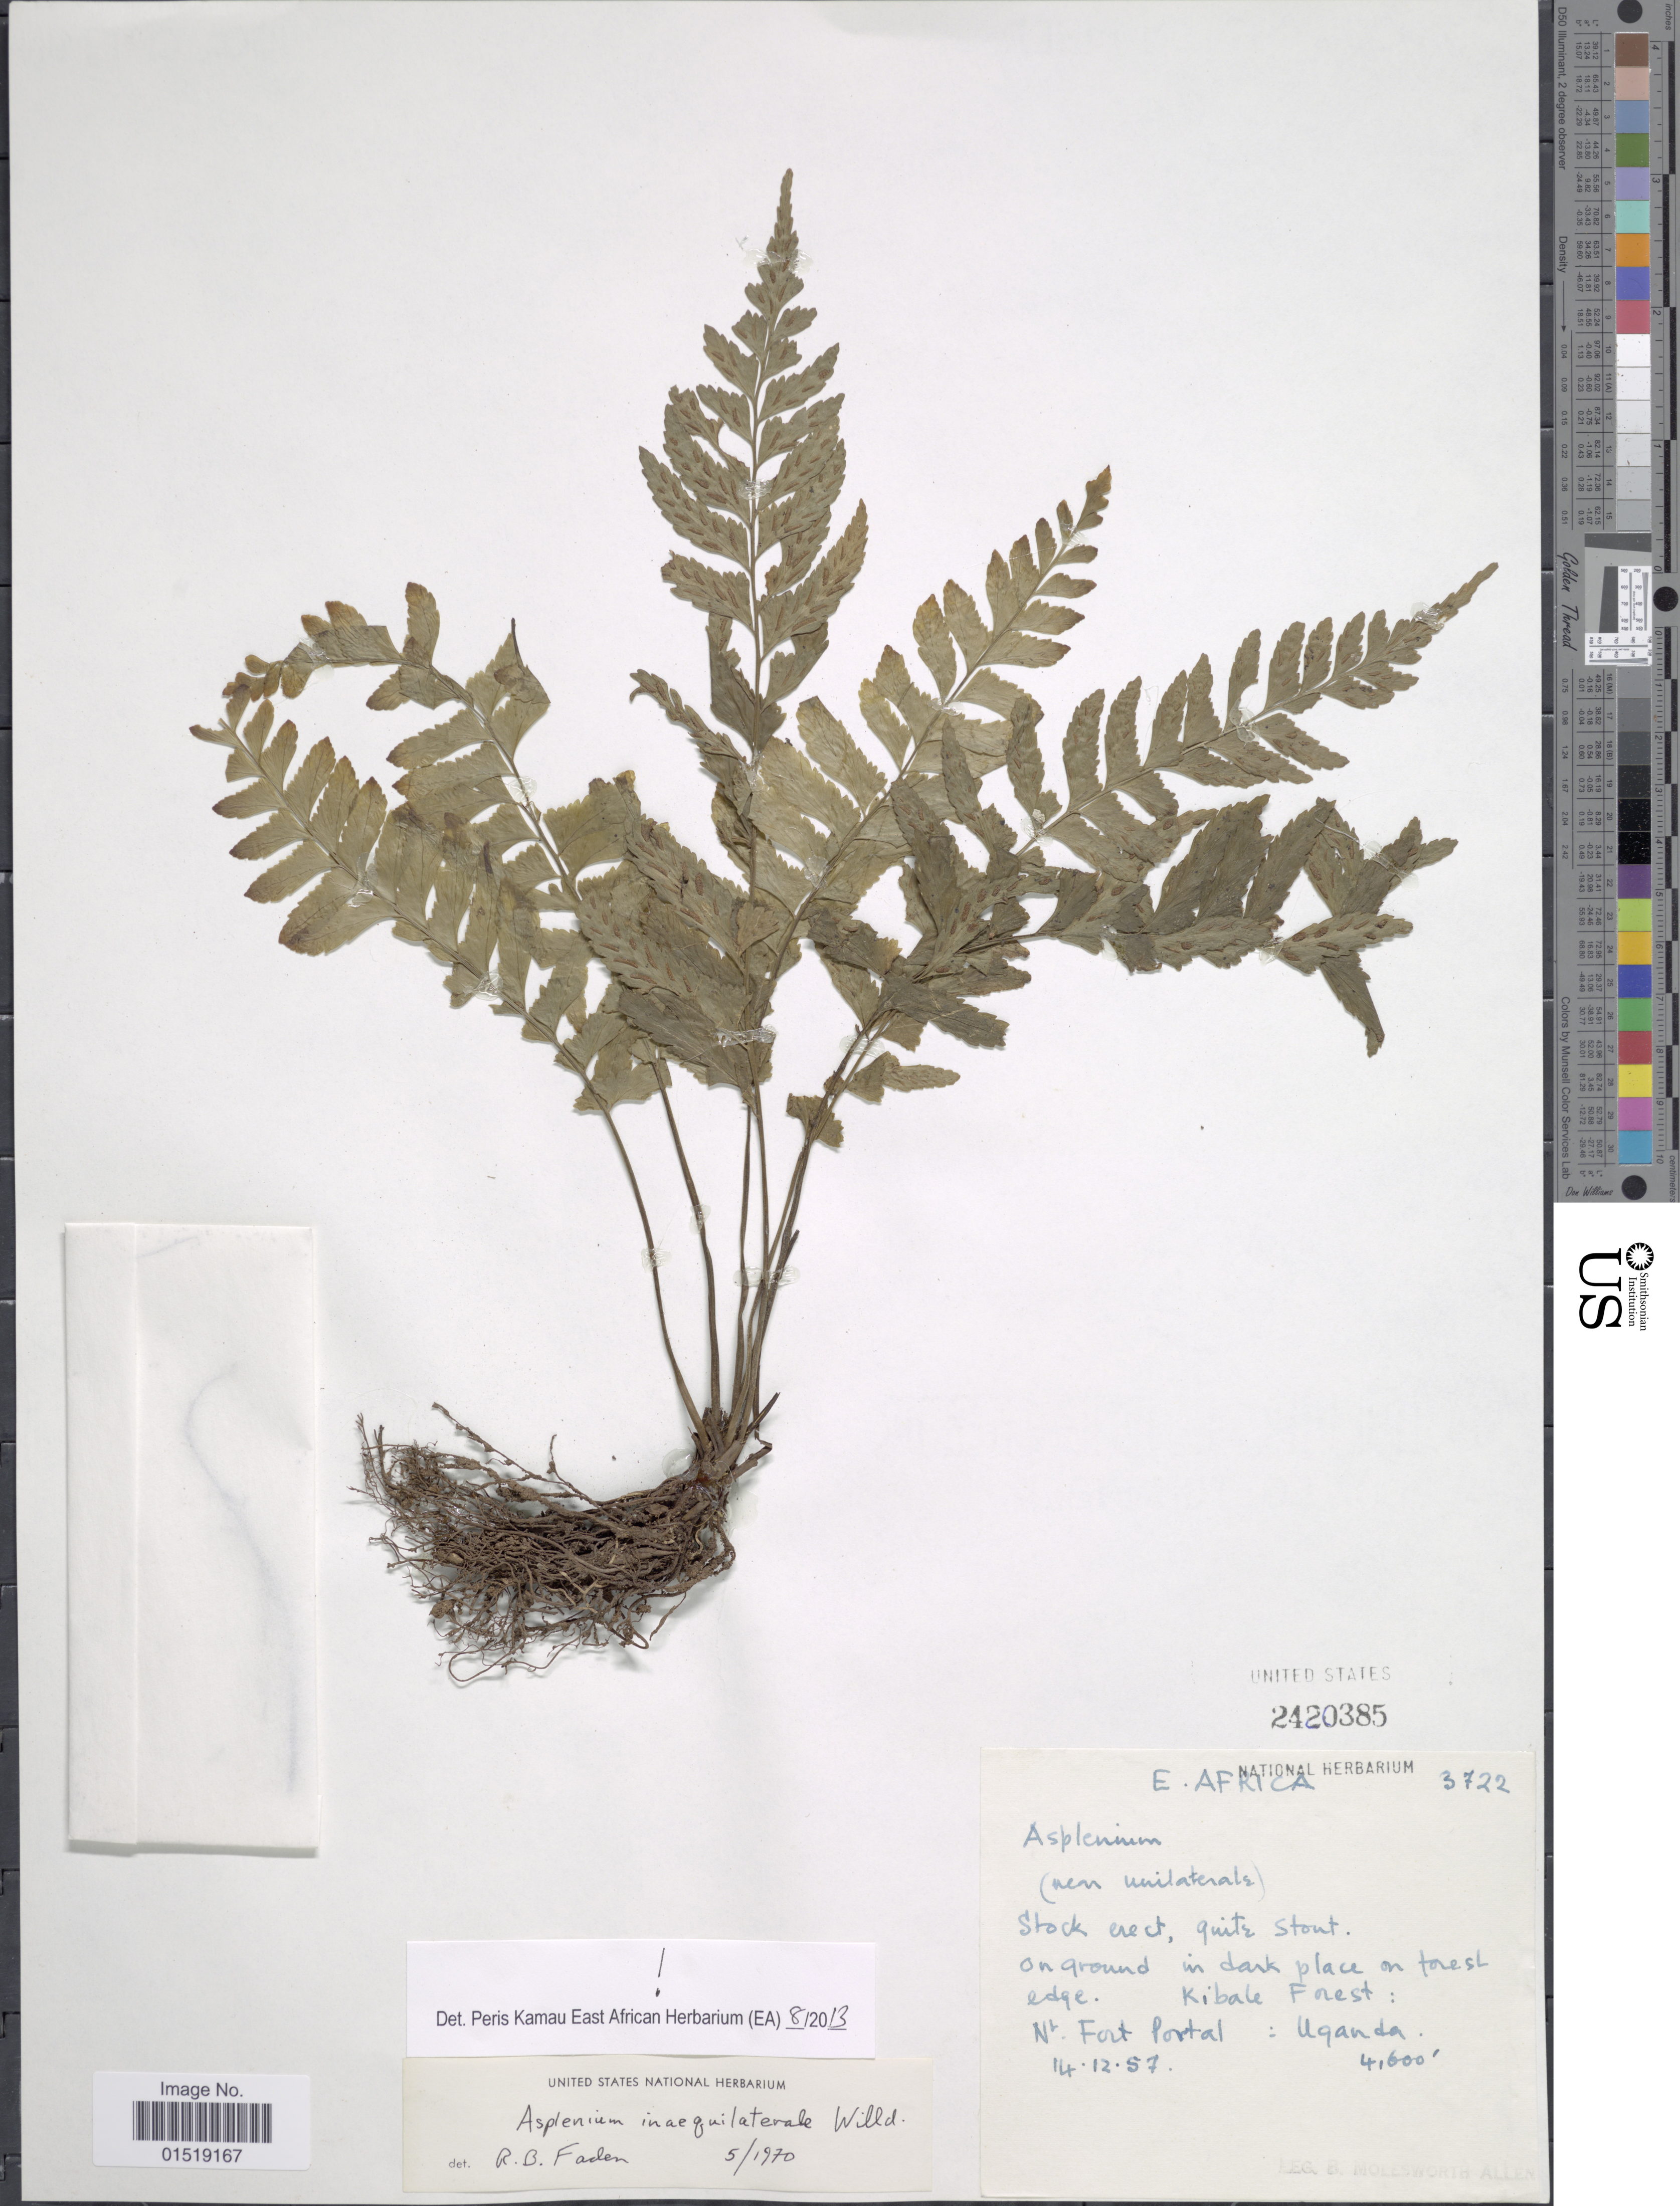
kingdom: Plantae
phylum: Tracheophyta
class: Polypodiopsida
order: Polypodiales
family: Aspleniaceae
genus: Asplenium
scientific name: Asplenium inaequilaterale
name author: Willd.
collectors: B. E. G. Molesworth-Allen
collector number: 3722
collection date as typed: Transcribed d/m/y: 14/12/57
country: Uganda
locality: Nr. Fort Portal.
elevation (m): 1402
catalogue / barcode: US 2420385